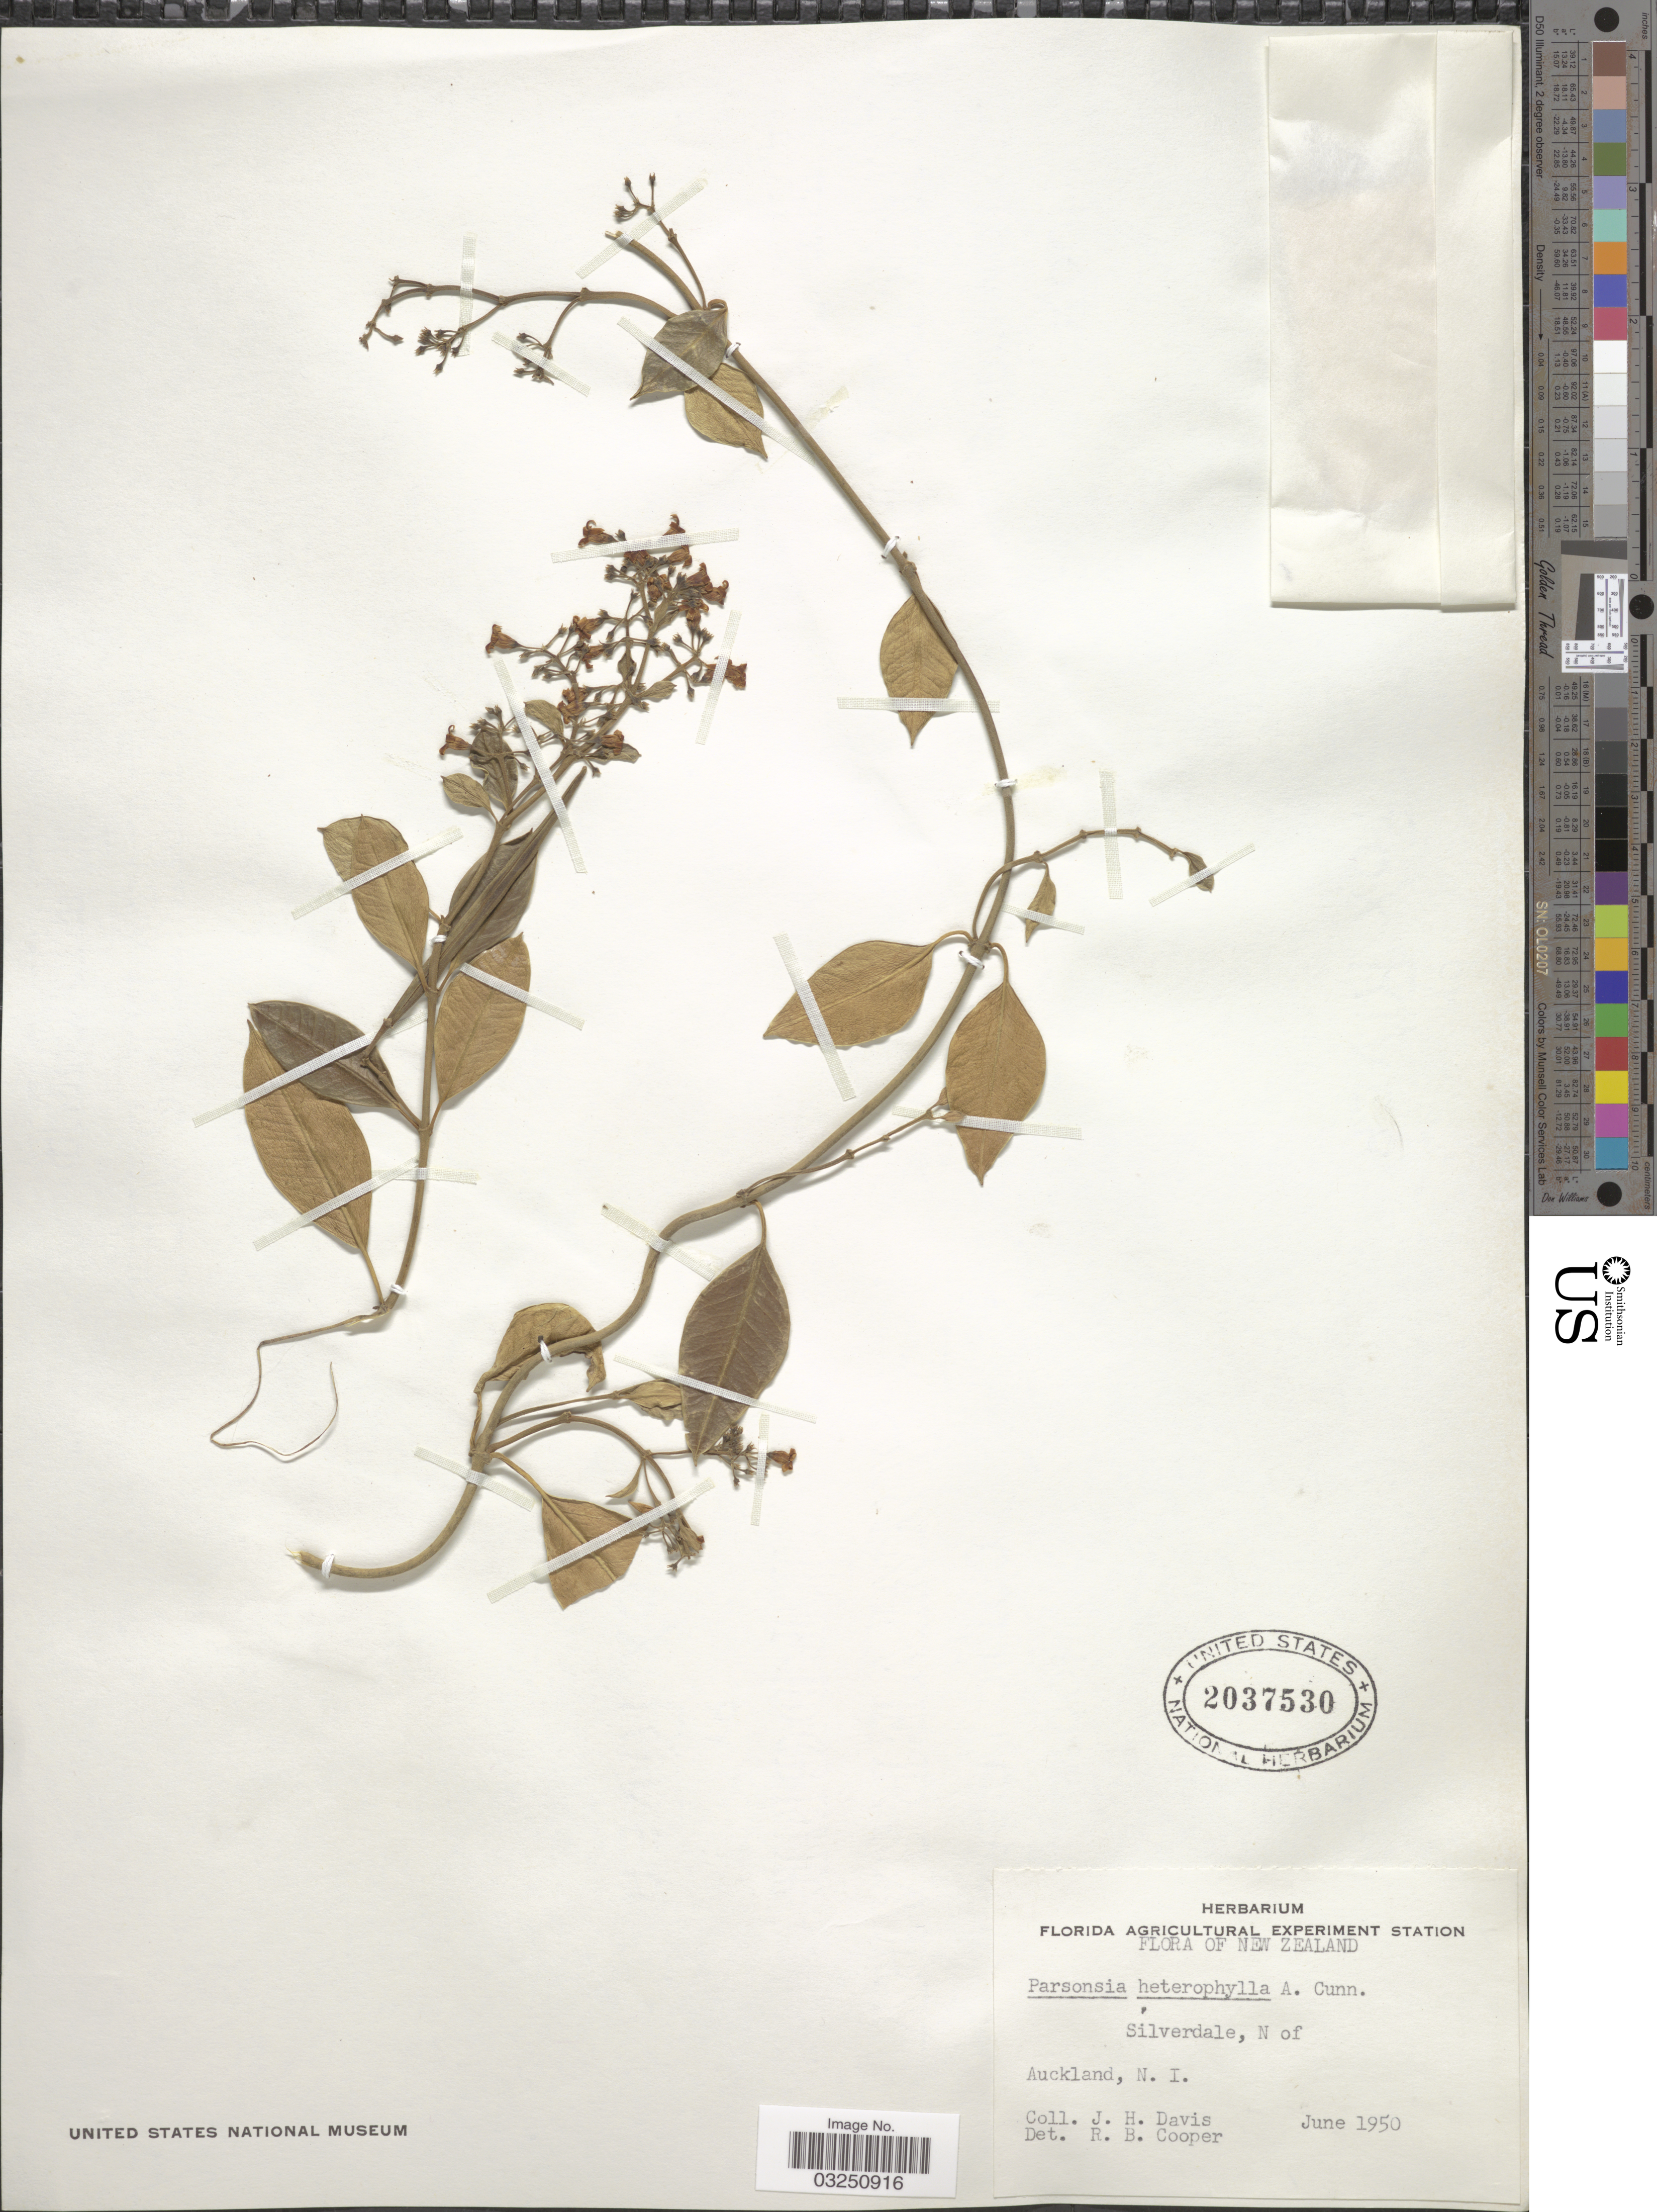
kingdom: Plantae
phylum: Tracheophyta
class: Magnoliopsida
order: Gentianales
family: Apocynaceae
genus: Parsonsia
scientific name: Parsonsia heterophylla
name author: A. Cunn.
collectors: J. Davis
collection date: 1950-06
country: New Zealand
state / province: Auckland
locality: Silverdale, N of Auckland, N. I.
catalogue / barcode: US 2037530